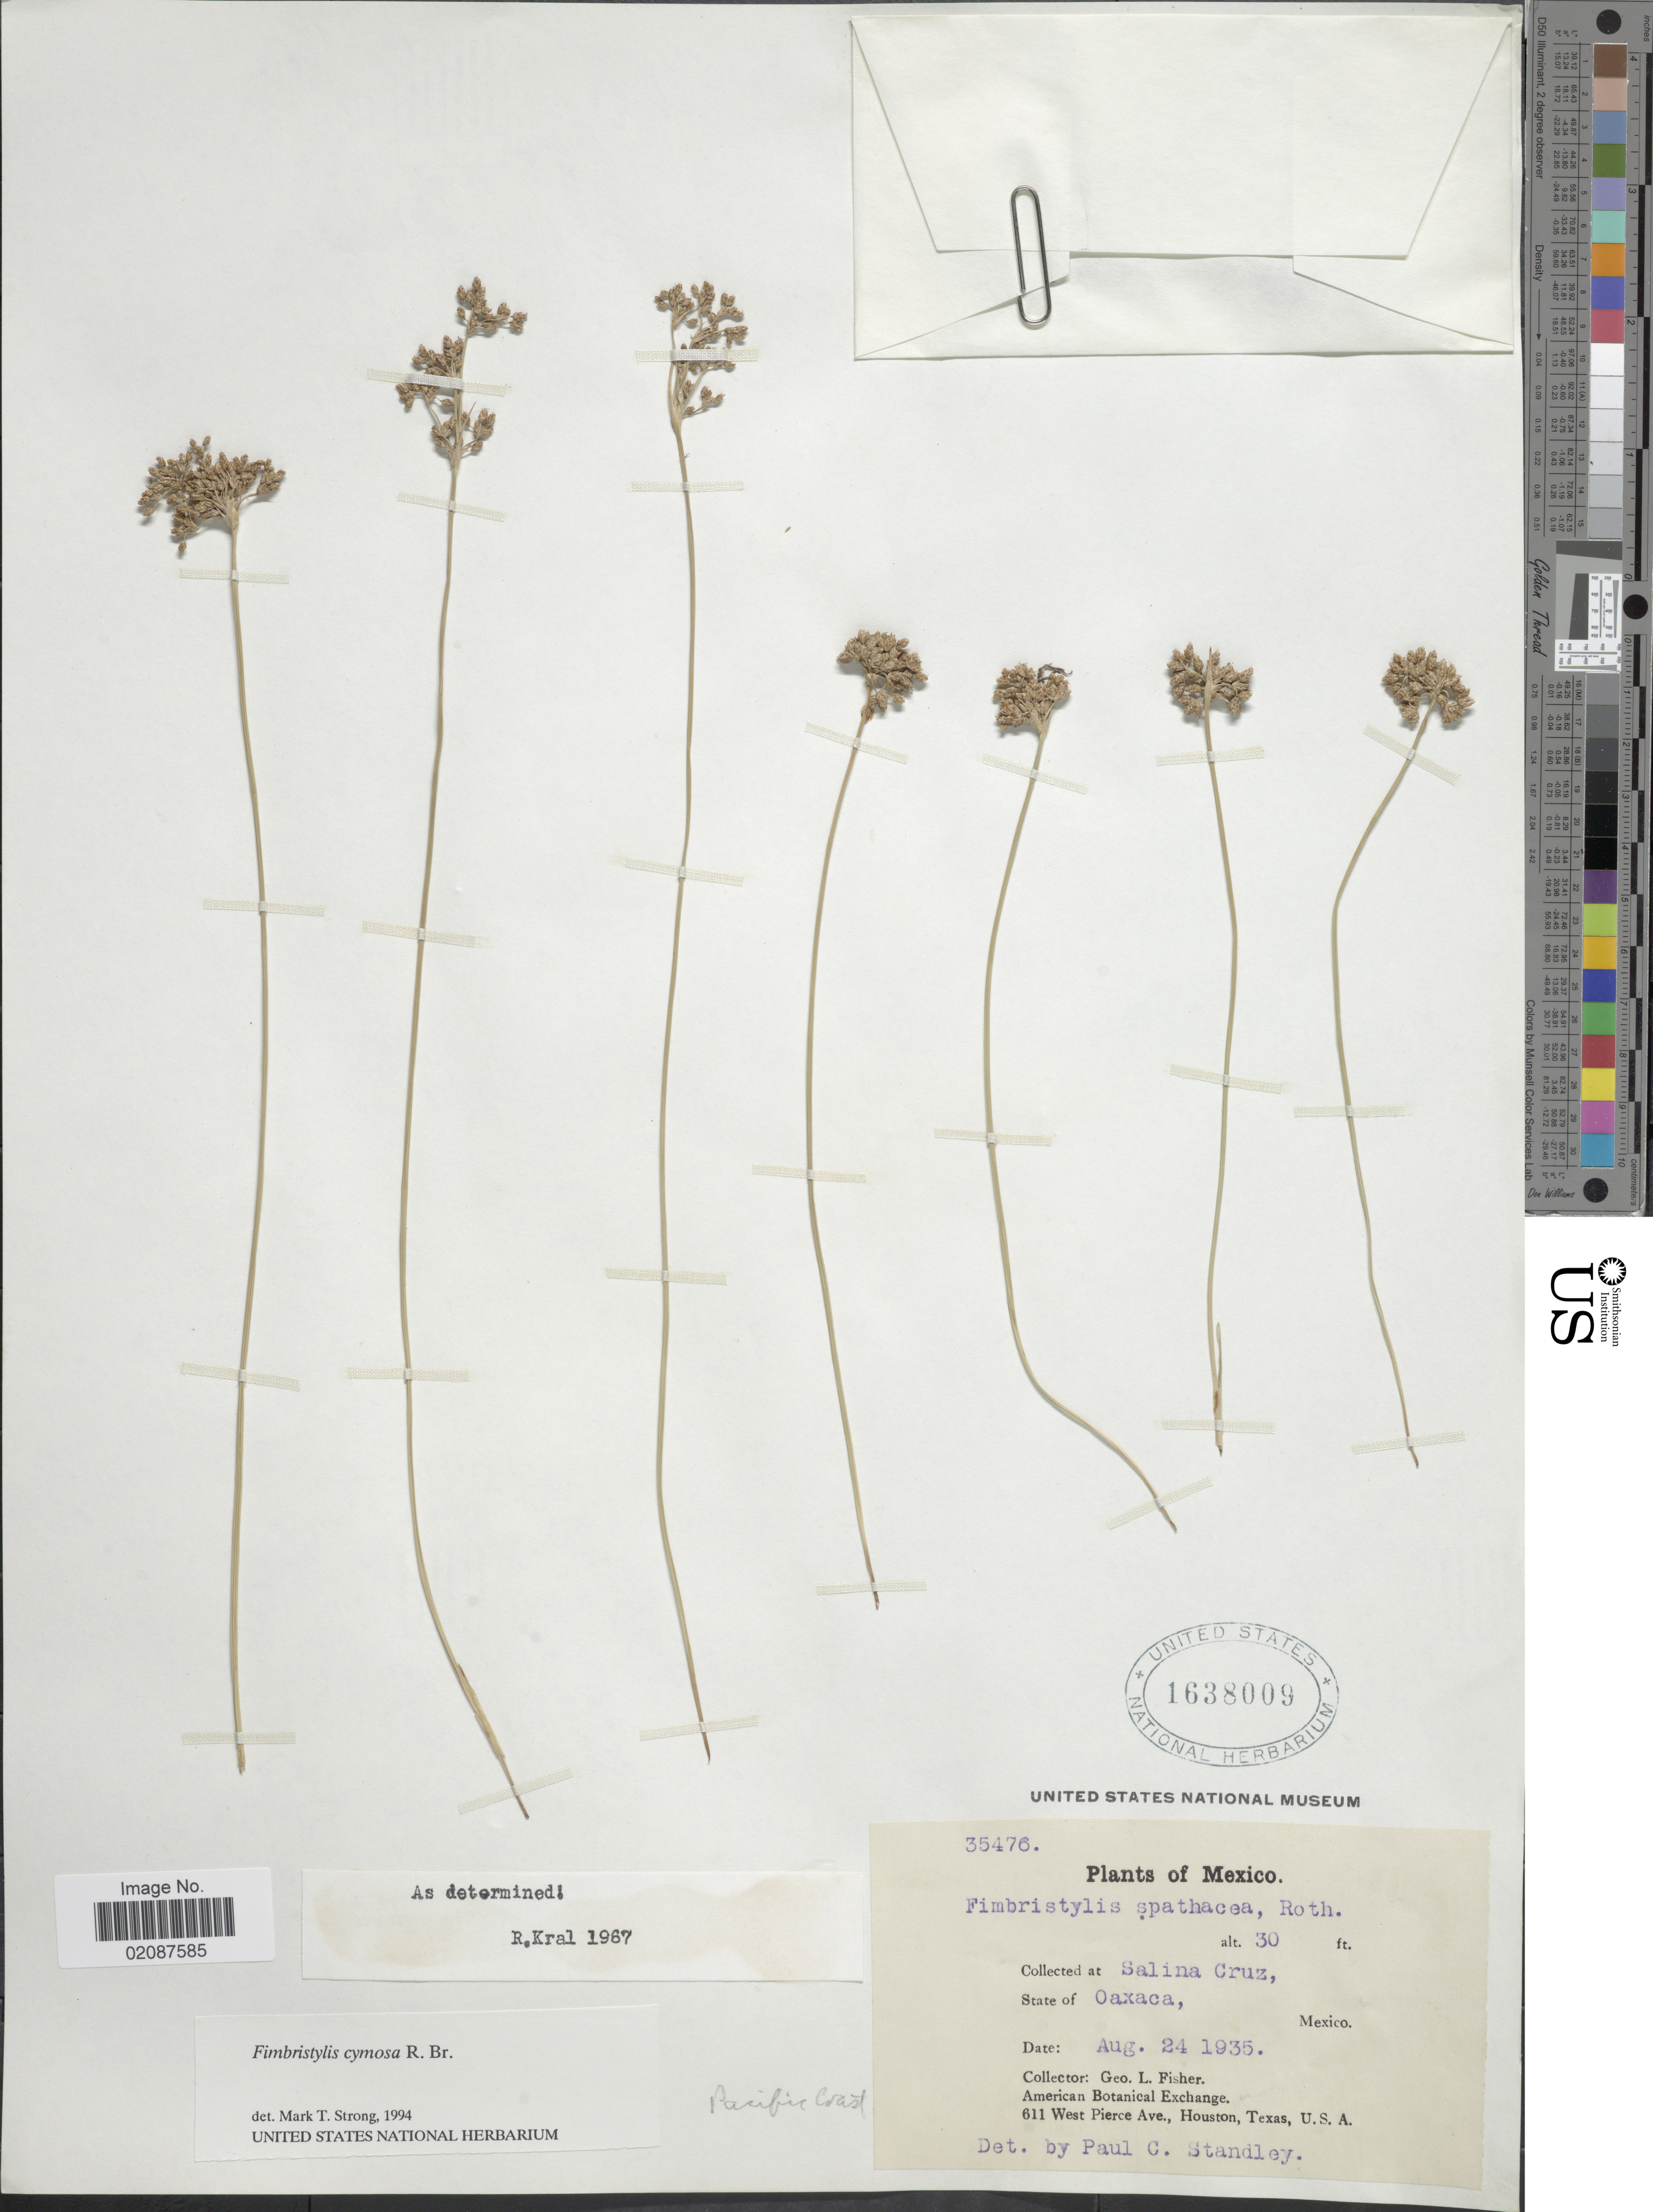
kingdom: Plantae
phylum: Tracheophyta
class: Liliopsida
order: Poales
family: Cyperaceae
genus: Fimbristylis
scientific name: Fimbristylis cymosa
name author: R. Br.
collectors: G. L. Fisher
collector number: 35476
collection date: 1935-08-24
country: Mexico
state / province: Oaxaca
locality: Salina Cruz, State of Oaxaca, Mexico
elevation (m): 9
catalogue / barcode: US 1638009